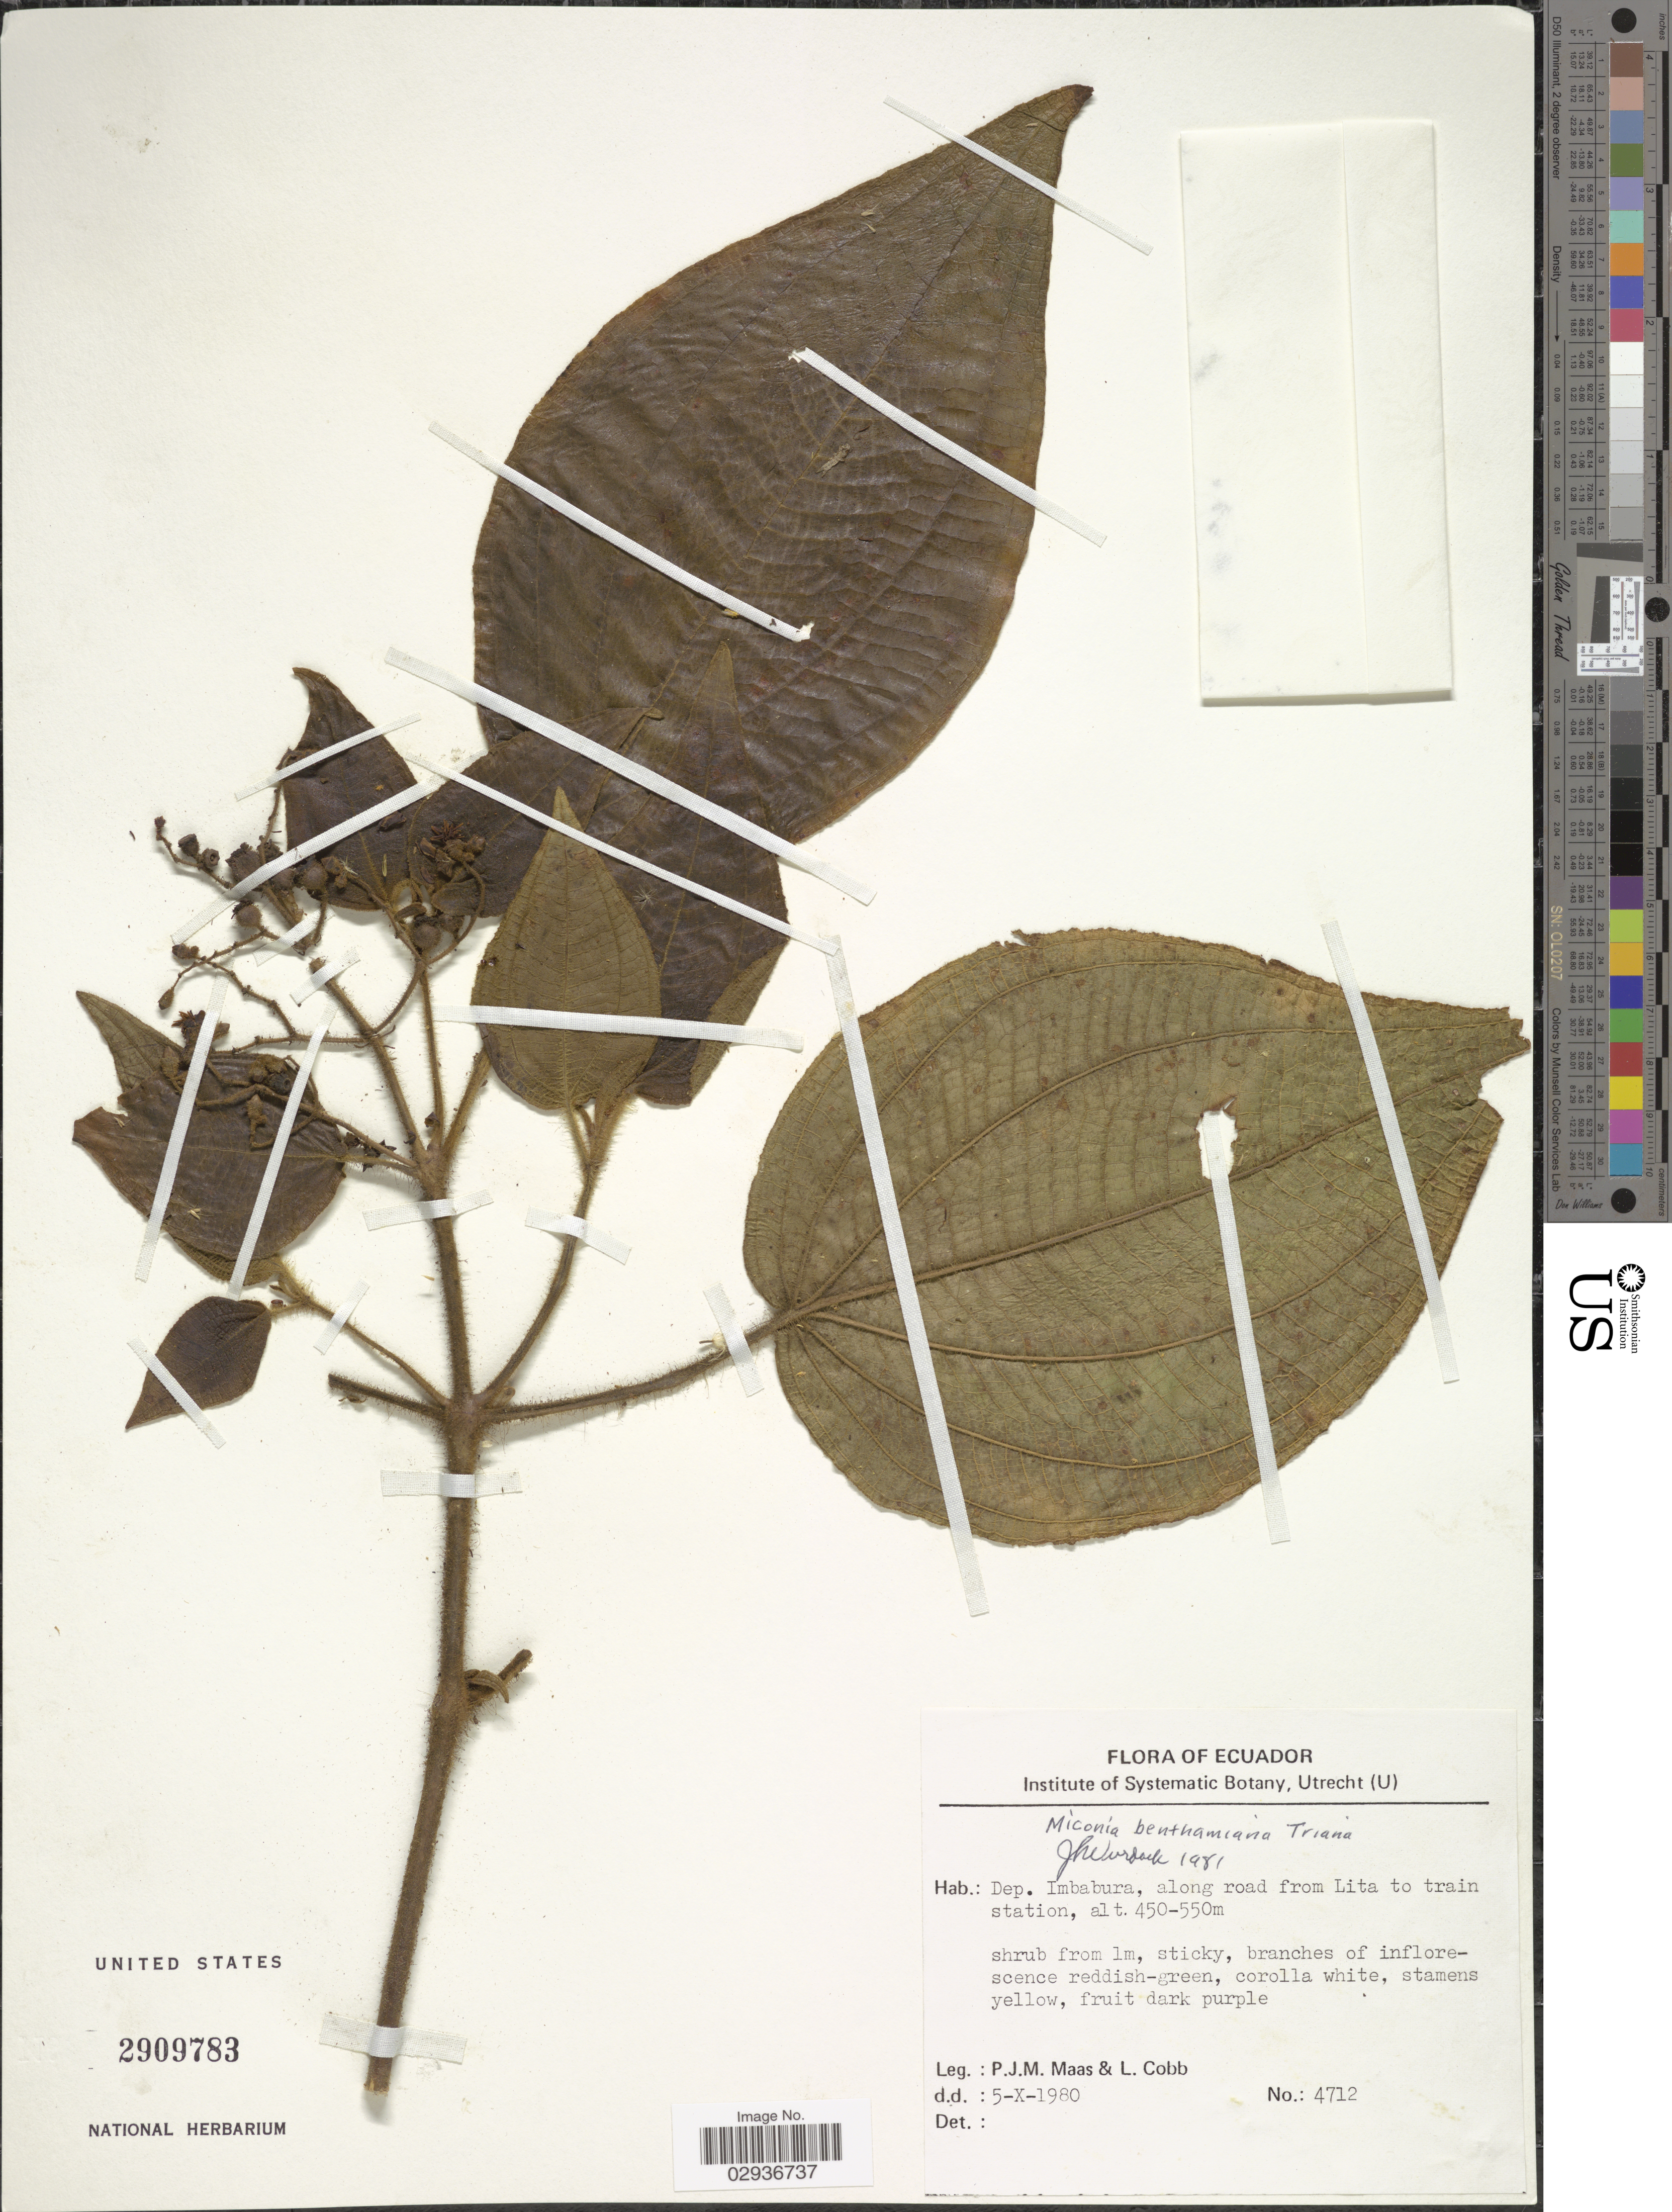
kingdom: Plantae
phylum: Tracheophyta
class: Magnoliopsida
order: Myrtales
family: Melastomataceae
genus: Miconia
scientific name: Miconia benthamiana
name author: Triana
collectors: P. Maas & L. Cobb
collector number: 4712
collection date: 1980-10-05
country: Ecuador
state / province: Imbabura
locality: Dep. Imbabura, along road from Lita to train station.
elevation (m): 450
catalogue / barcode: US 2909783